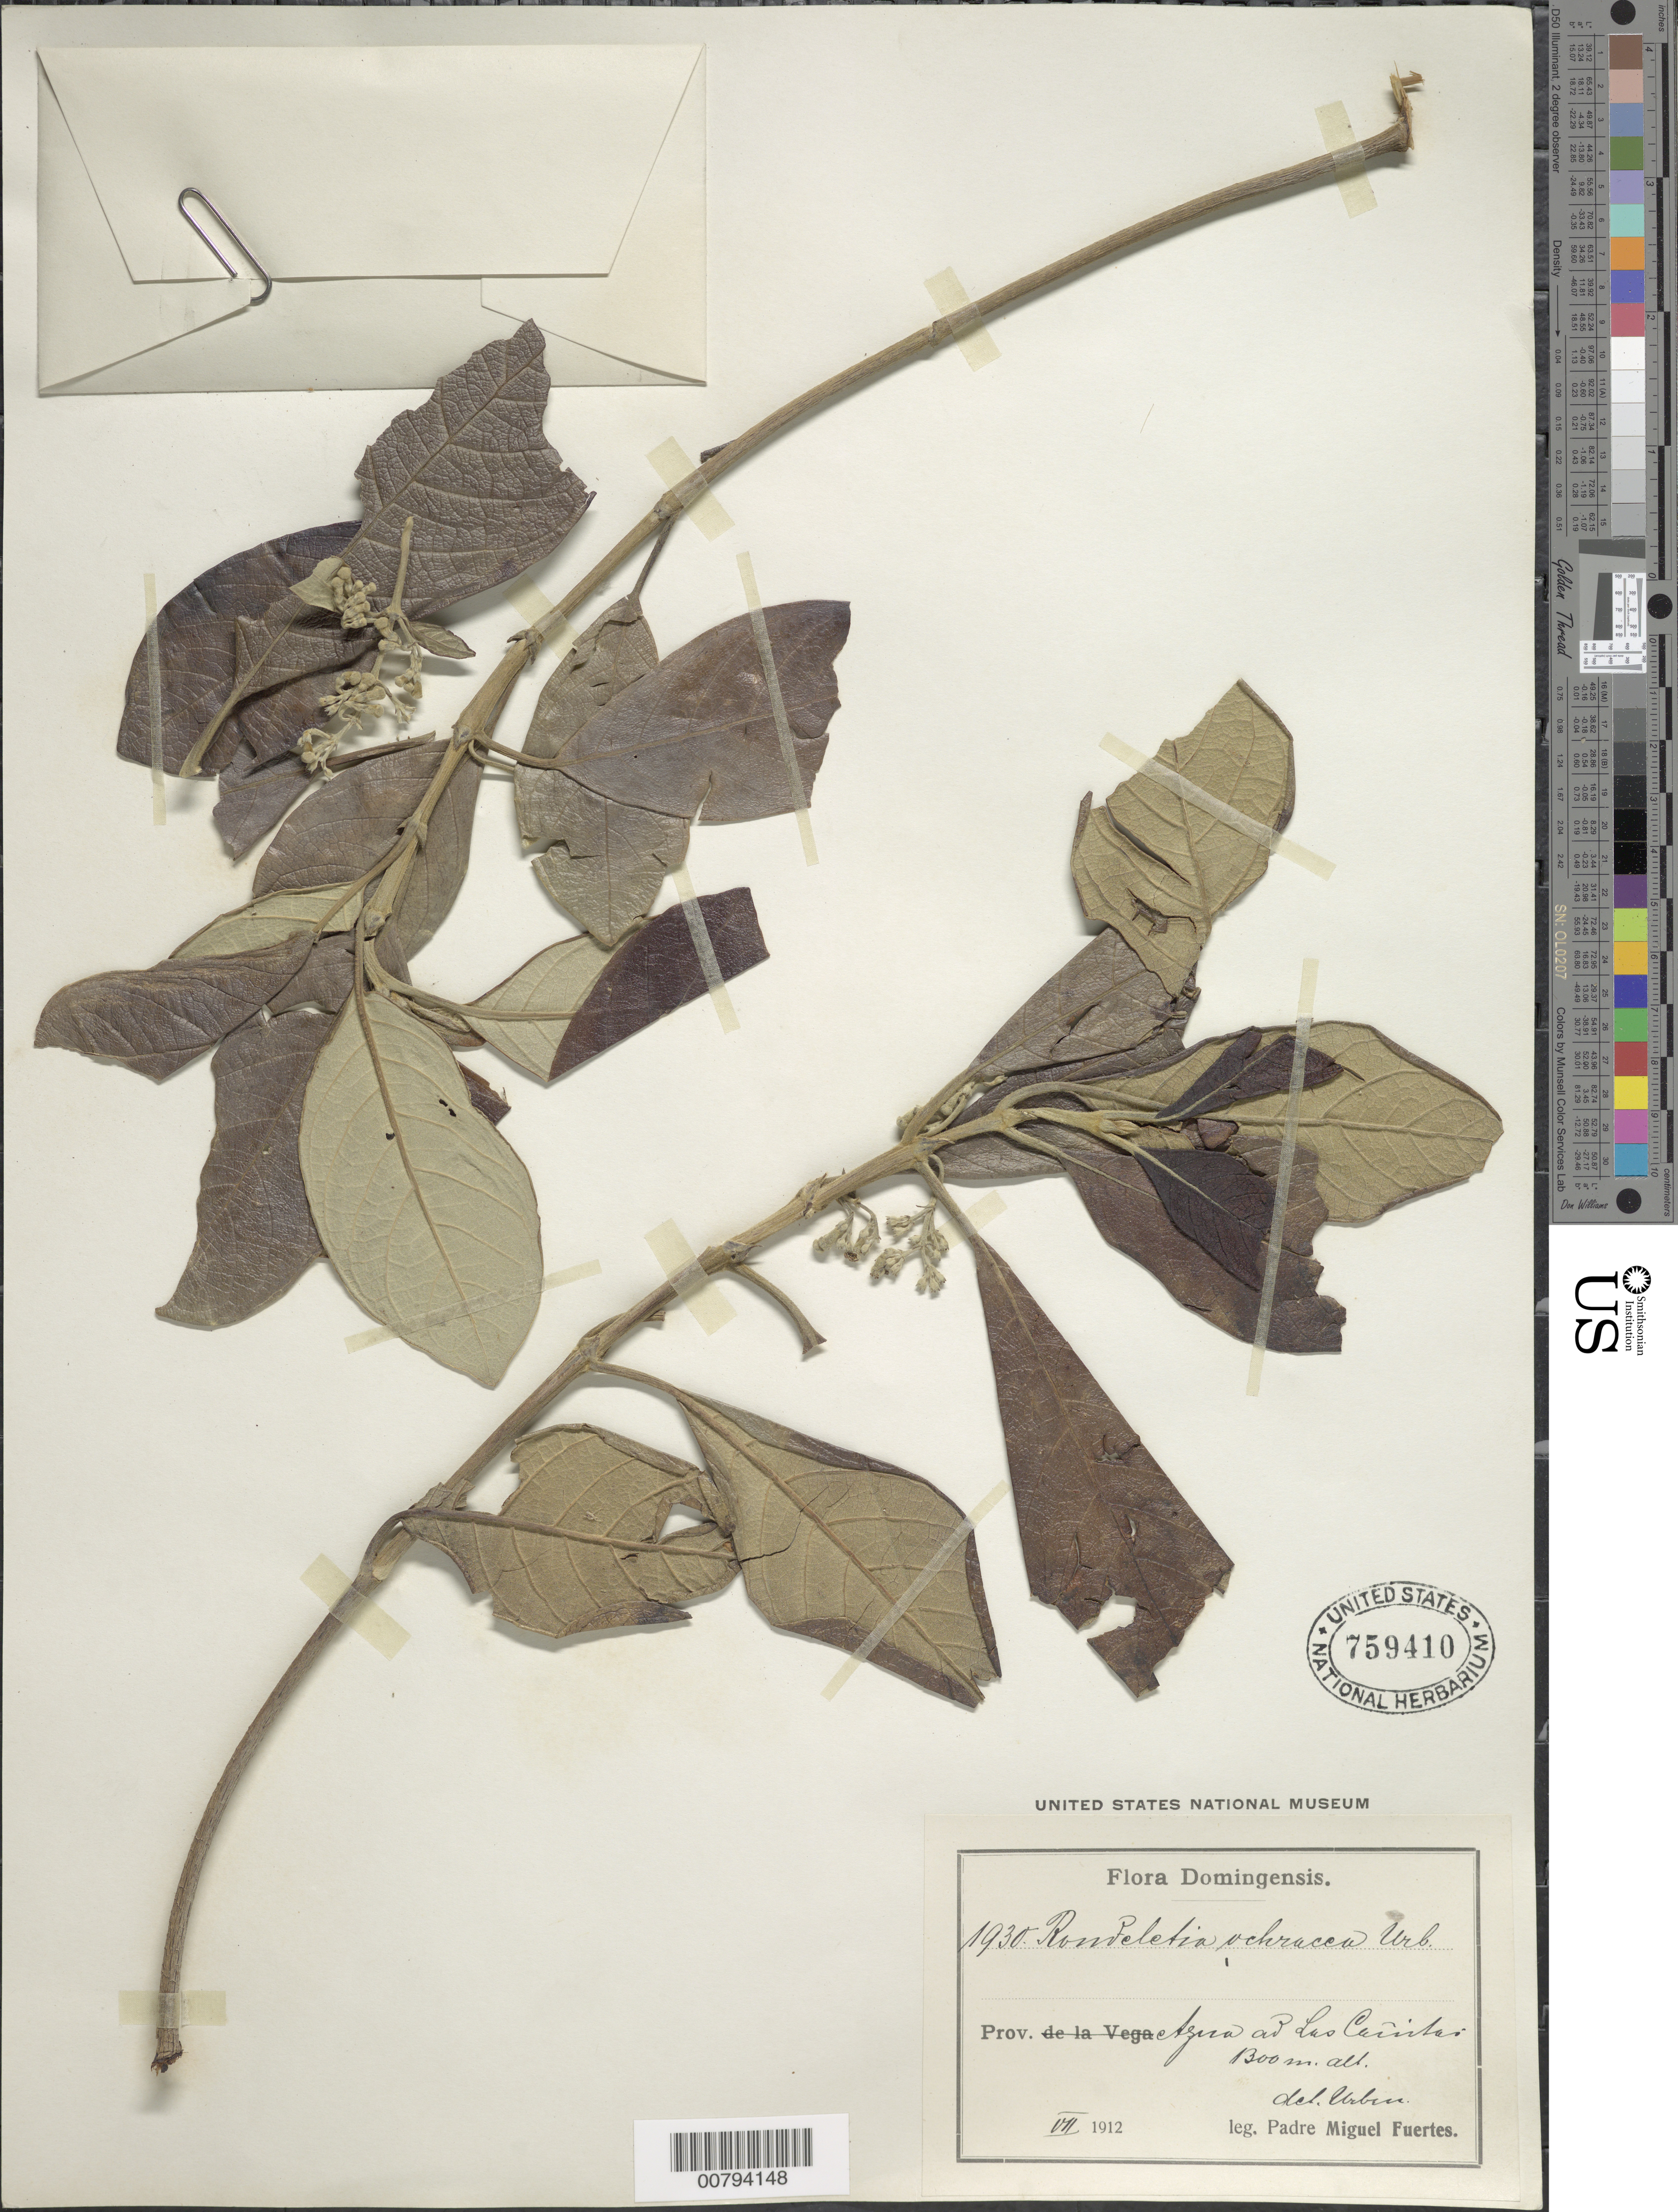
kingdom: Plantae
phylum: Tracheophyta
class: Magnoliopsida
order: Gentianales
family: Rubiaceae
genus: Rondeletia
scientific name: Rondeletia ochracea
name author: Urb.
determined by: Urban, Ignatz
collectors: M. D. Fuertes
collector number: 1930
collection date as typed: Jul 1912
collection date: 1912-07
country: Dominican Republic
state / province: Azua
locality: Ad Las Caintas (sp?)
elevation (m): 1300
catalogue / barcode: US 759410